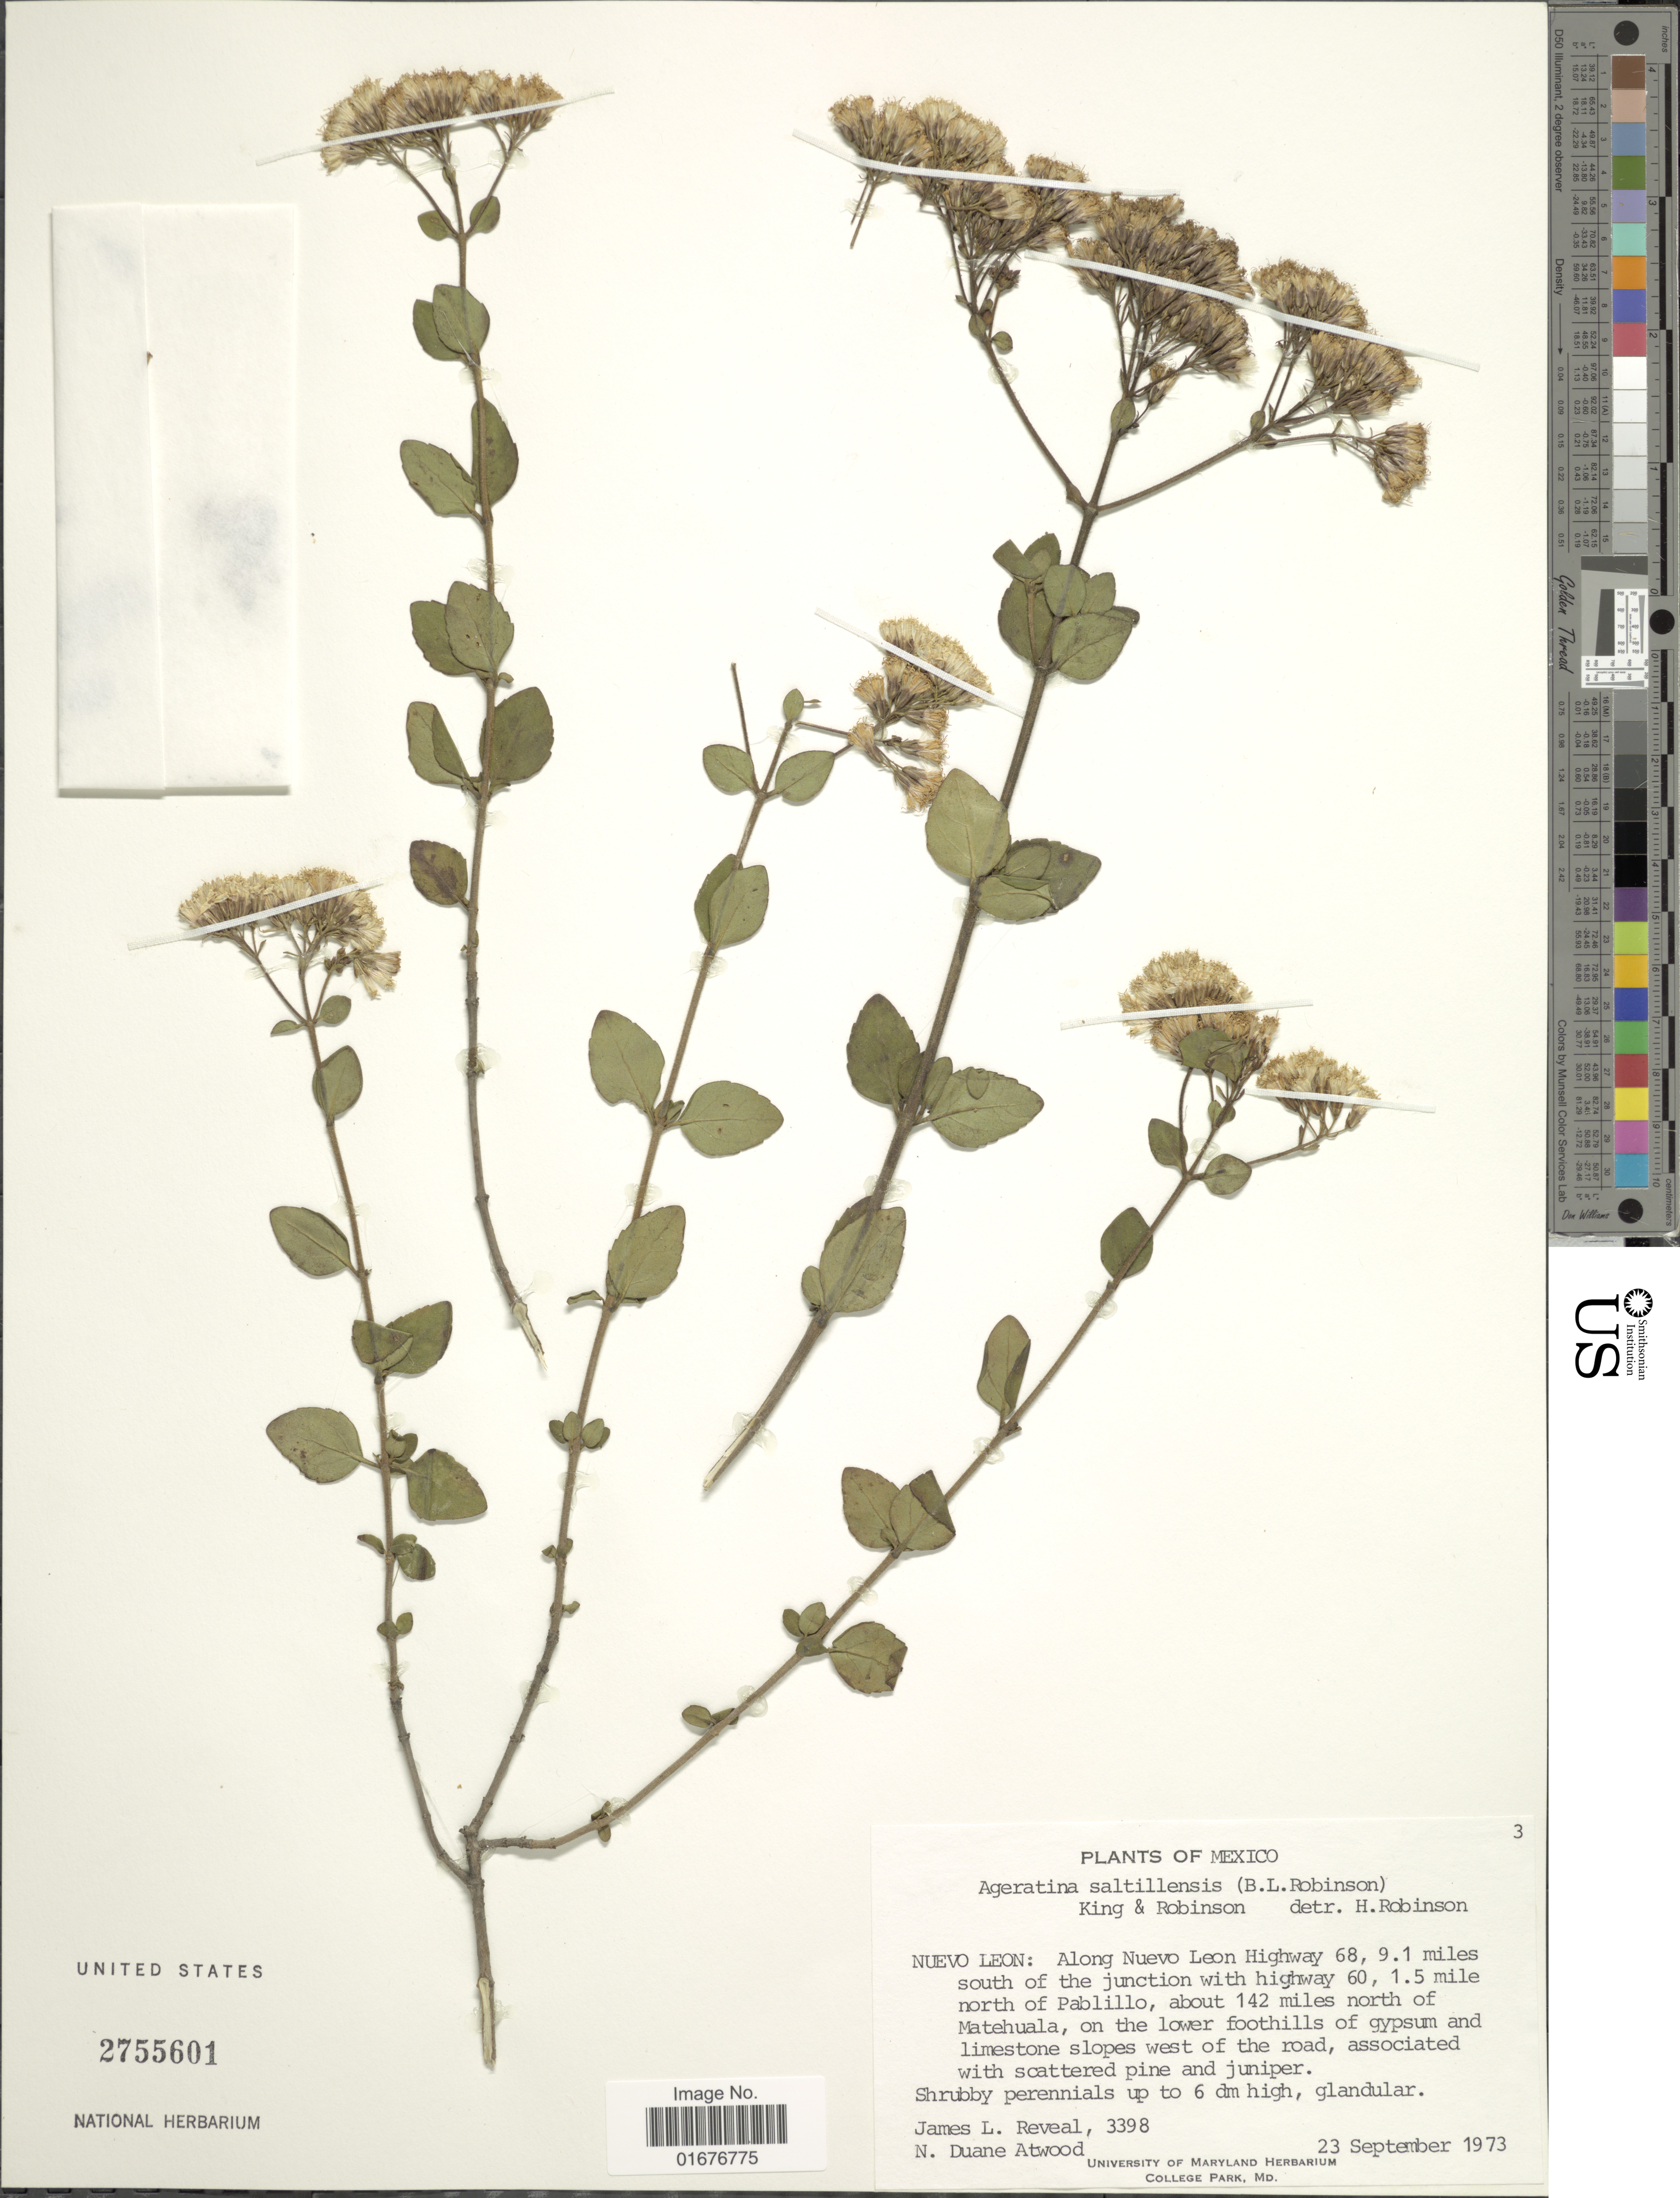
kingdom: Plantae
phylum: Tracheophyta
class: Magnoliopsida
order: Asterales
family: Asteraceae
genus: Ageratina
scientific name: Ageratina saltillensis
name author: (B.L. Rob.) R.M. King & H. Rob.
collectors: J. L. Reveal & N. Atwood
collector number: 3398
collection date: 1973-09-23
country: Mexico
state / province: Nuevo León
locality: Along Nuevo Leon Highway 68, 9.1 miles south of the junction with highway 60, 1.5 mile north of Pablillo, about 142 miles north of Matehuala, on the lower foothills of gypsum and limestone slopes west of the road, associated with scattered pine and juniper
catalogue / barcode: US 2755601